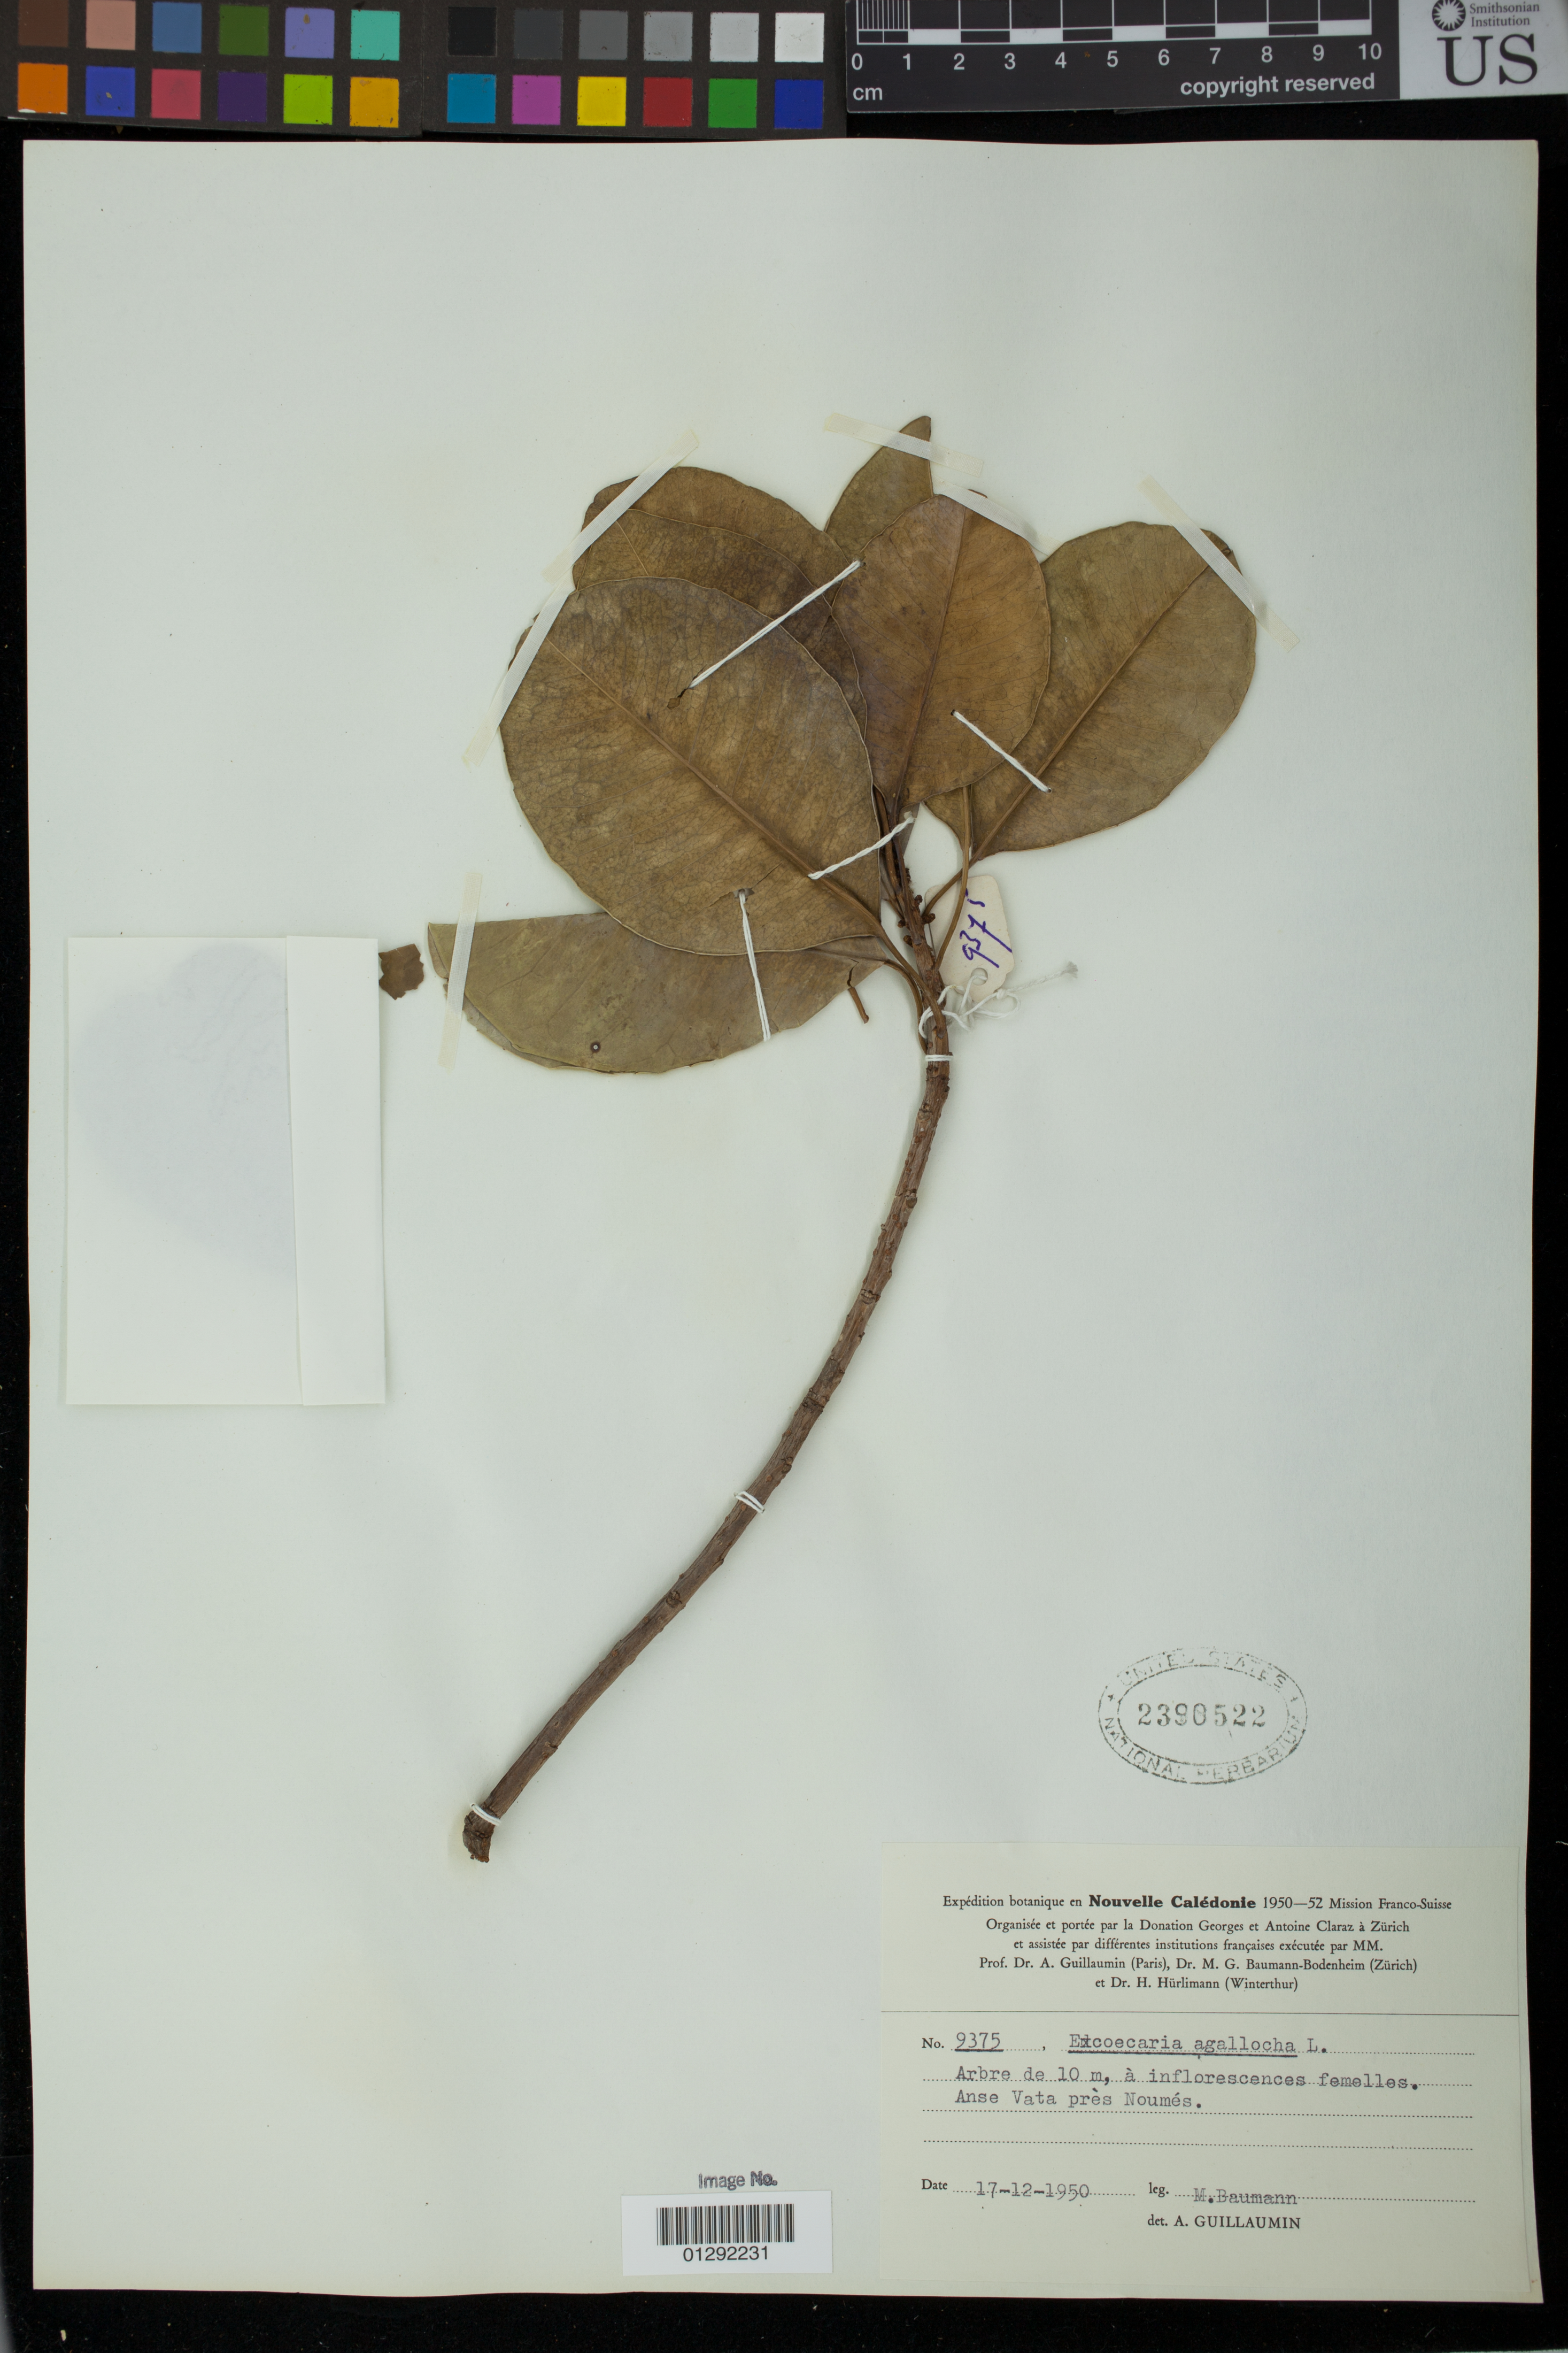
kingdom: Plantae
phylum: Tracheophyta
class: Magnoliopsida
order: Malpighiales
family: Euphorbiaceae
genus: Excoecaria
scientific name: Excoecaria agallocha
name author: L.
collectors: M. Baumann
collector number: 9375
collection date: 1950-12-17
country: New Caledonia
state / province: South Province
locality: Anse Vata pres Noumes [Noumea]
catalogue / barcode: US 2390522